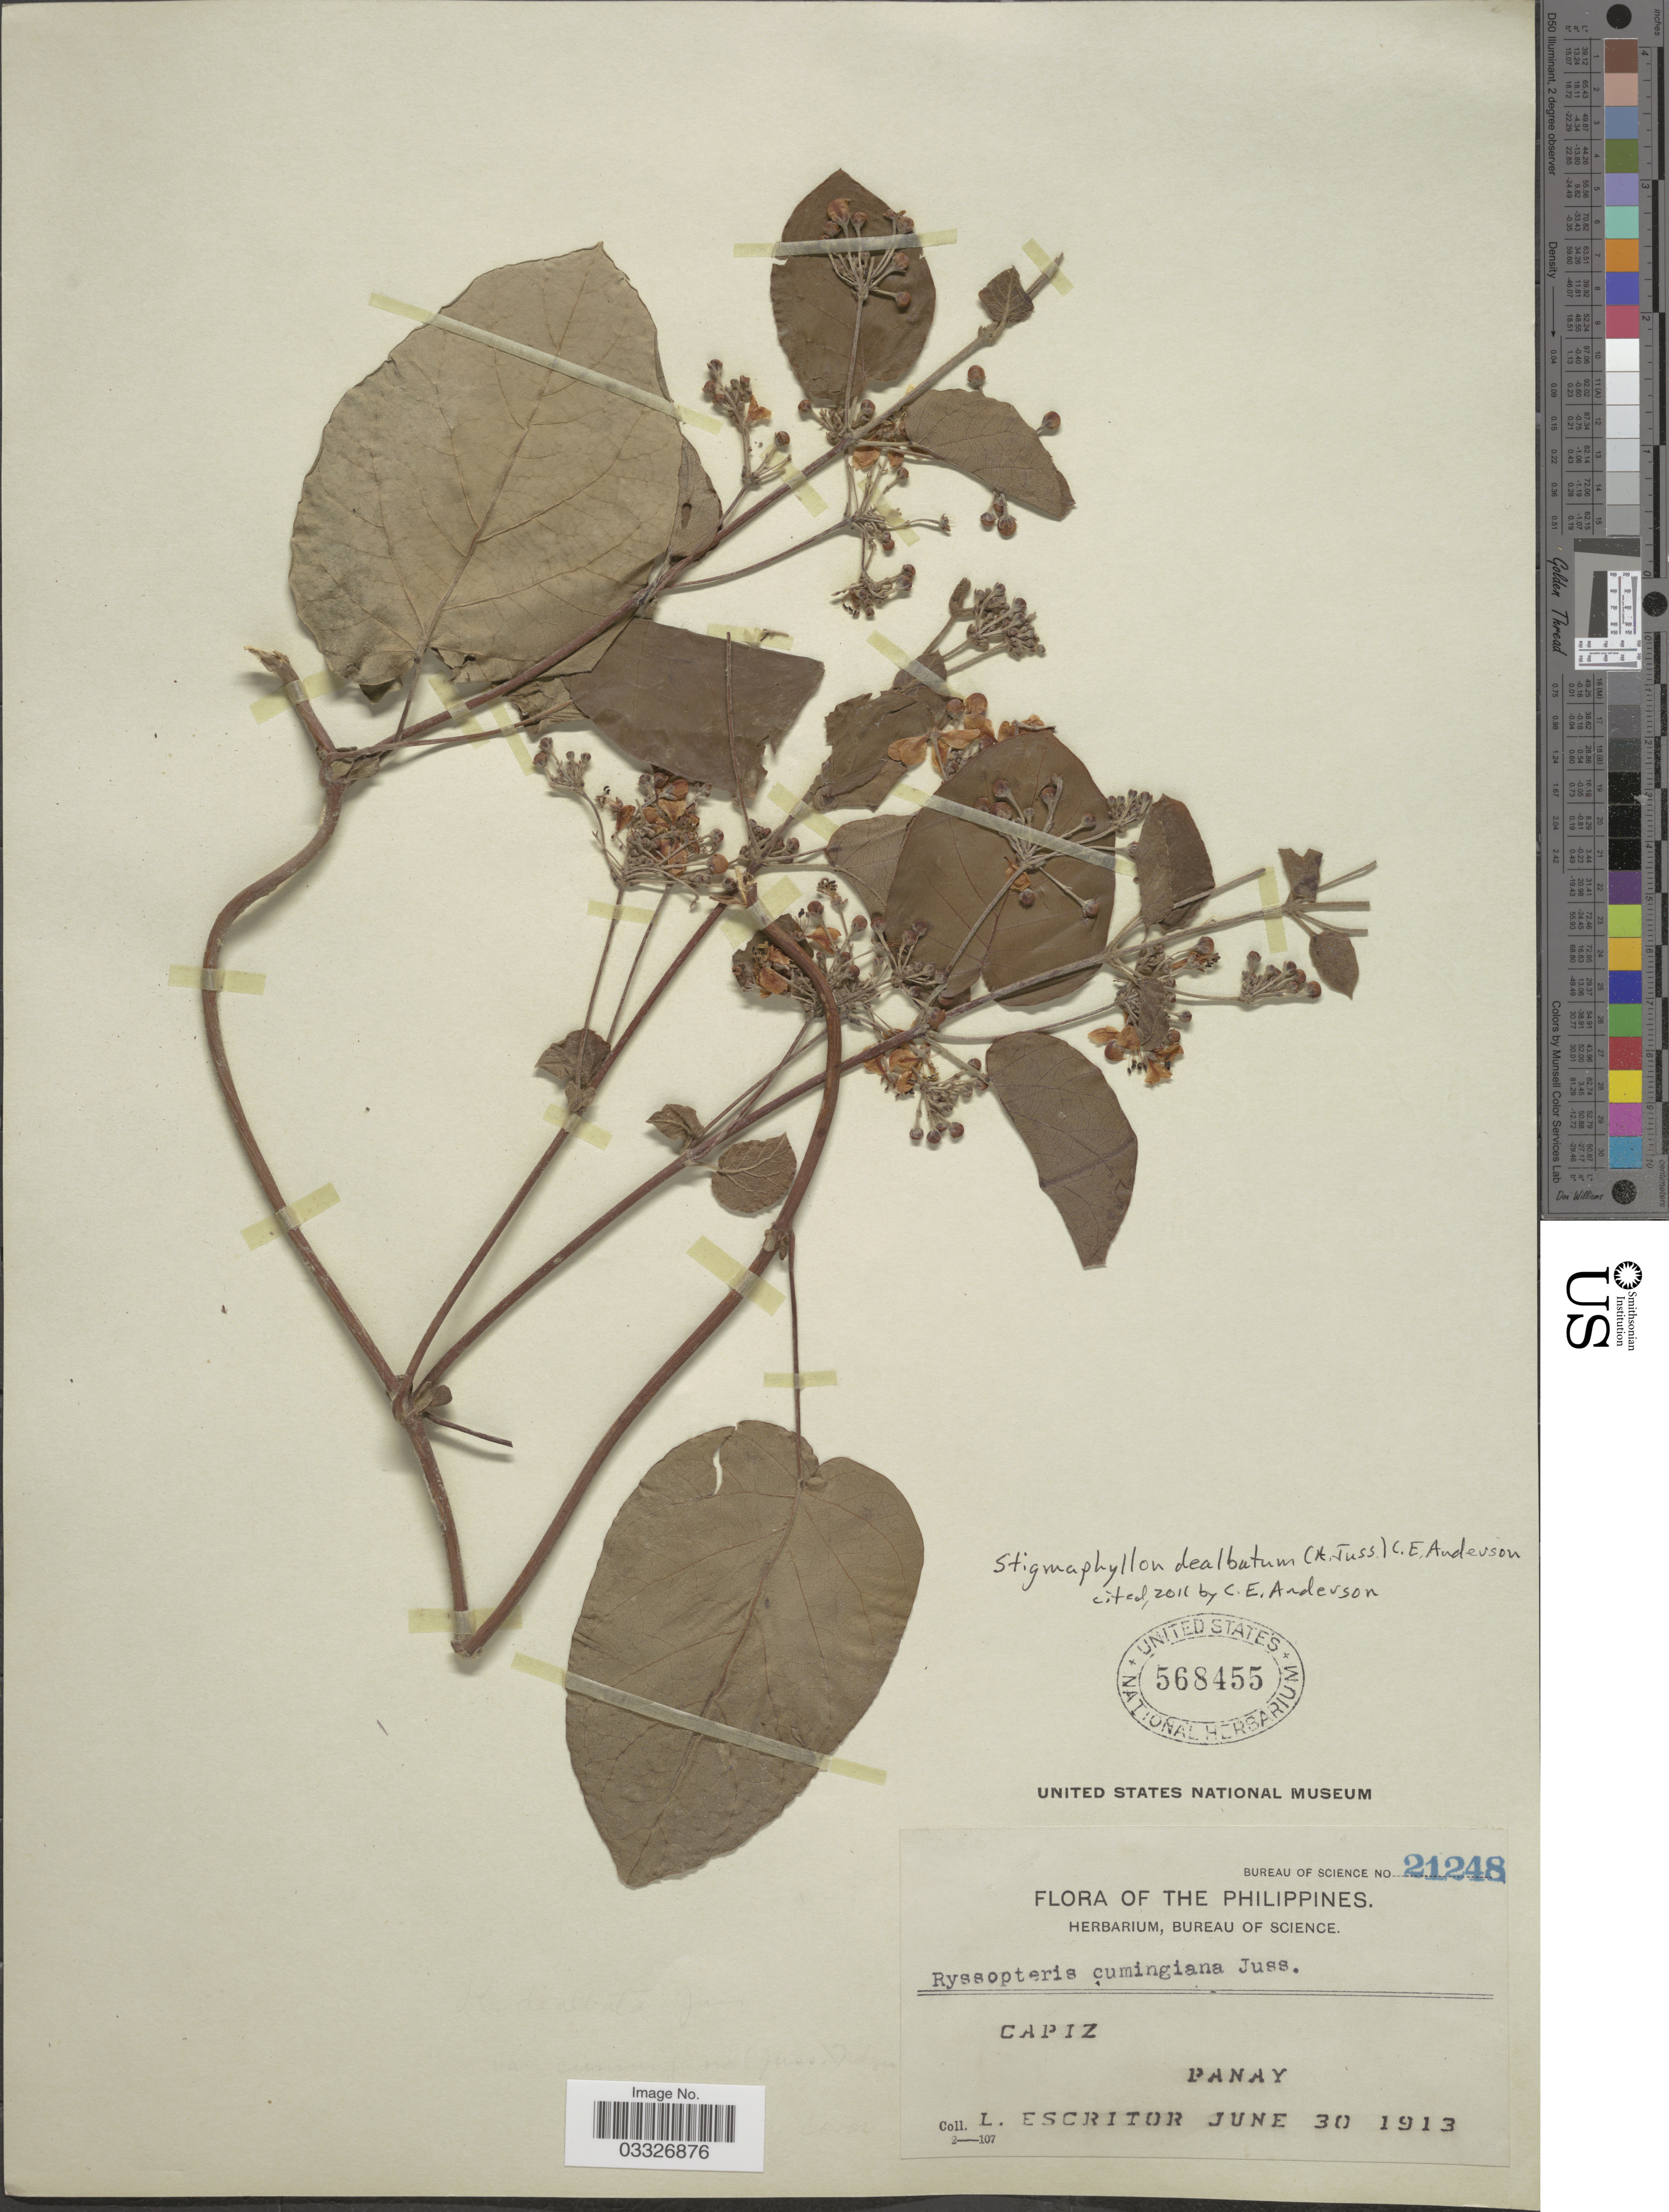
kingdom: Plantae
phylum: Tracheophyta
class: Magnoliopsida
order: Malpighiales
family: Malpighiaceae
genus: Stigmaphyllon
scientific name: Stigmaphyllon dealbatum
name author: (A. Juss.) C.E. Anderson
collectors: L. Escritor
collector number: Bureau of Science 21248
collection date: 1913-06-30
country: Philippines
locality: Capiz, Panay.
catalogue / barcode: US 568455